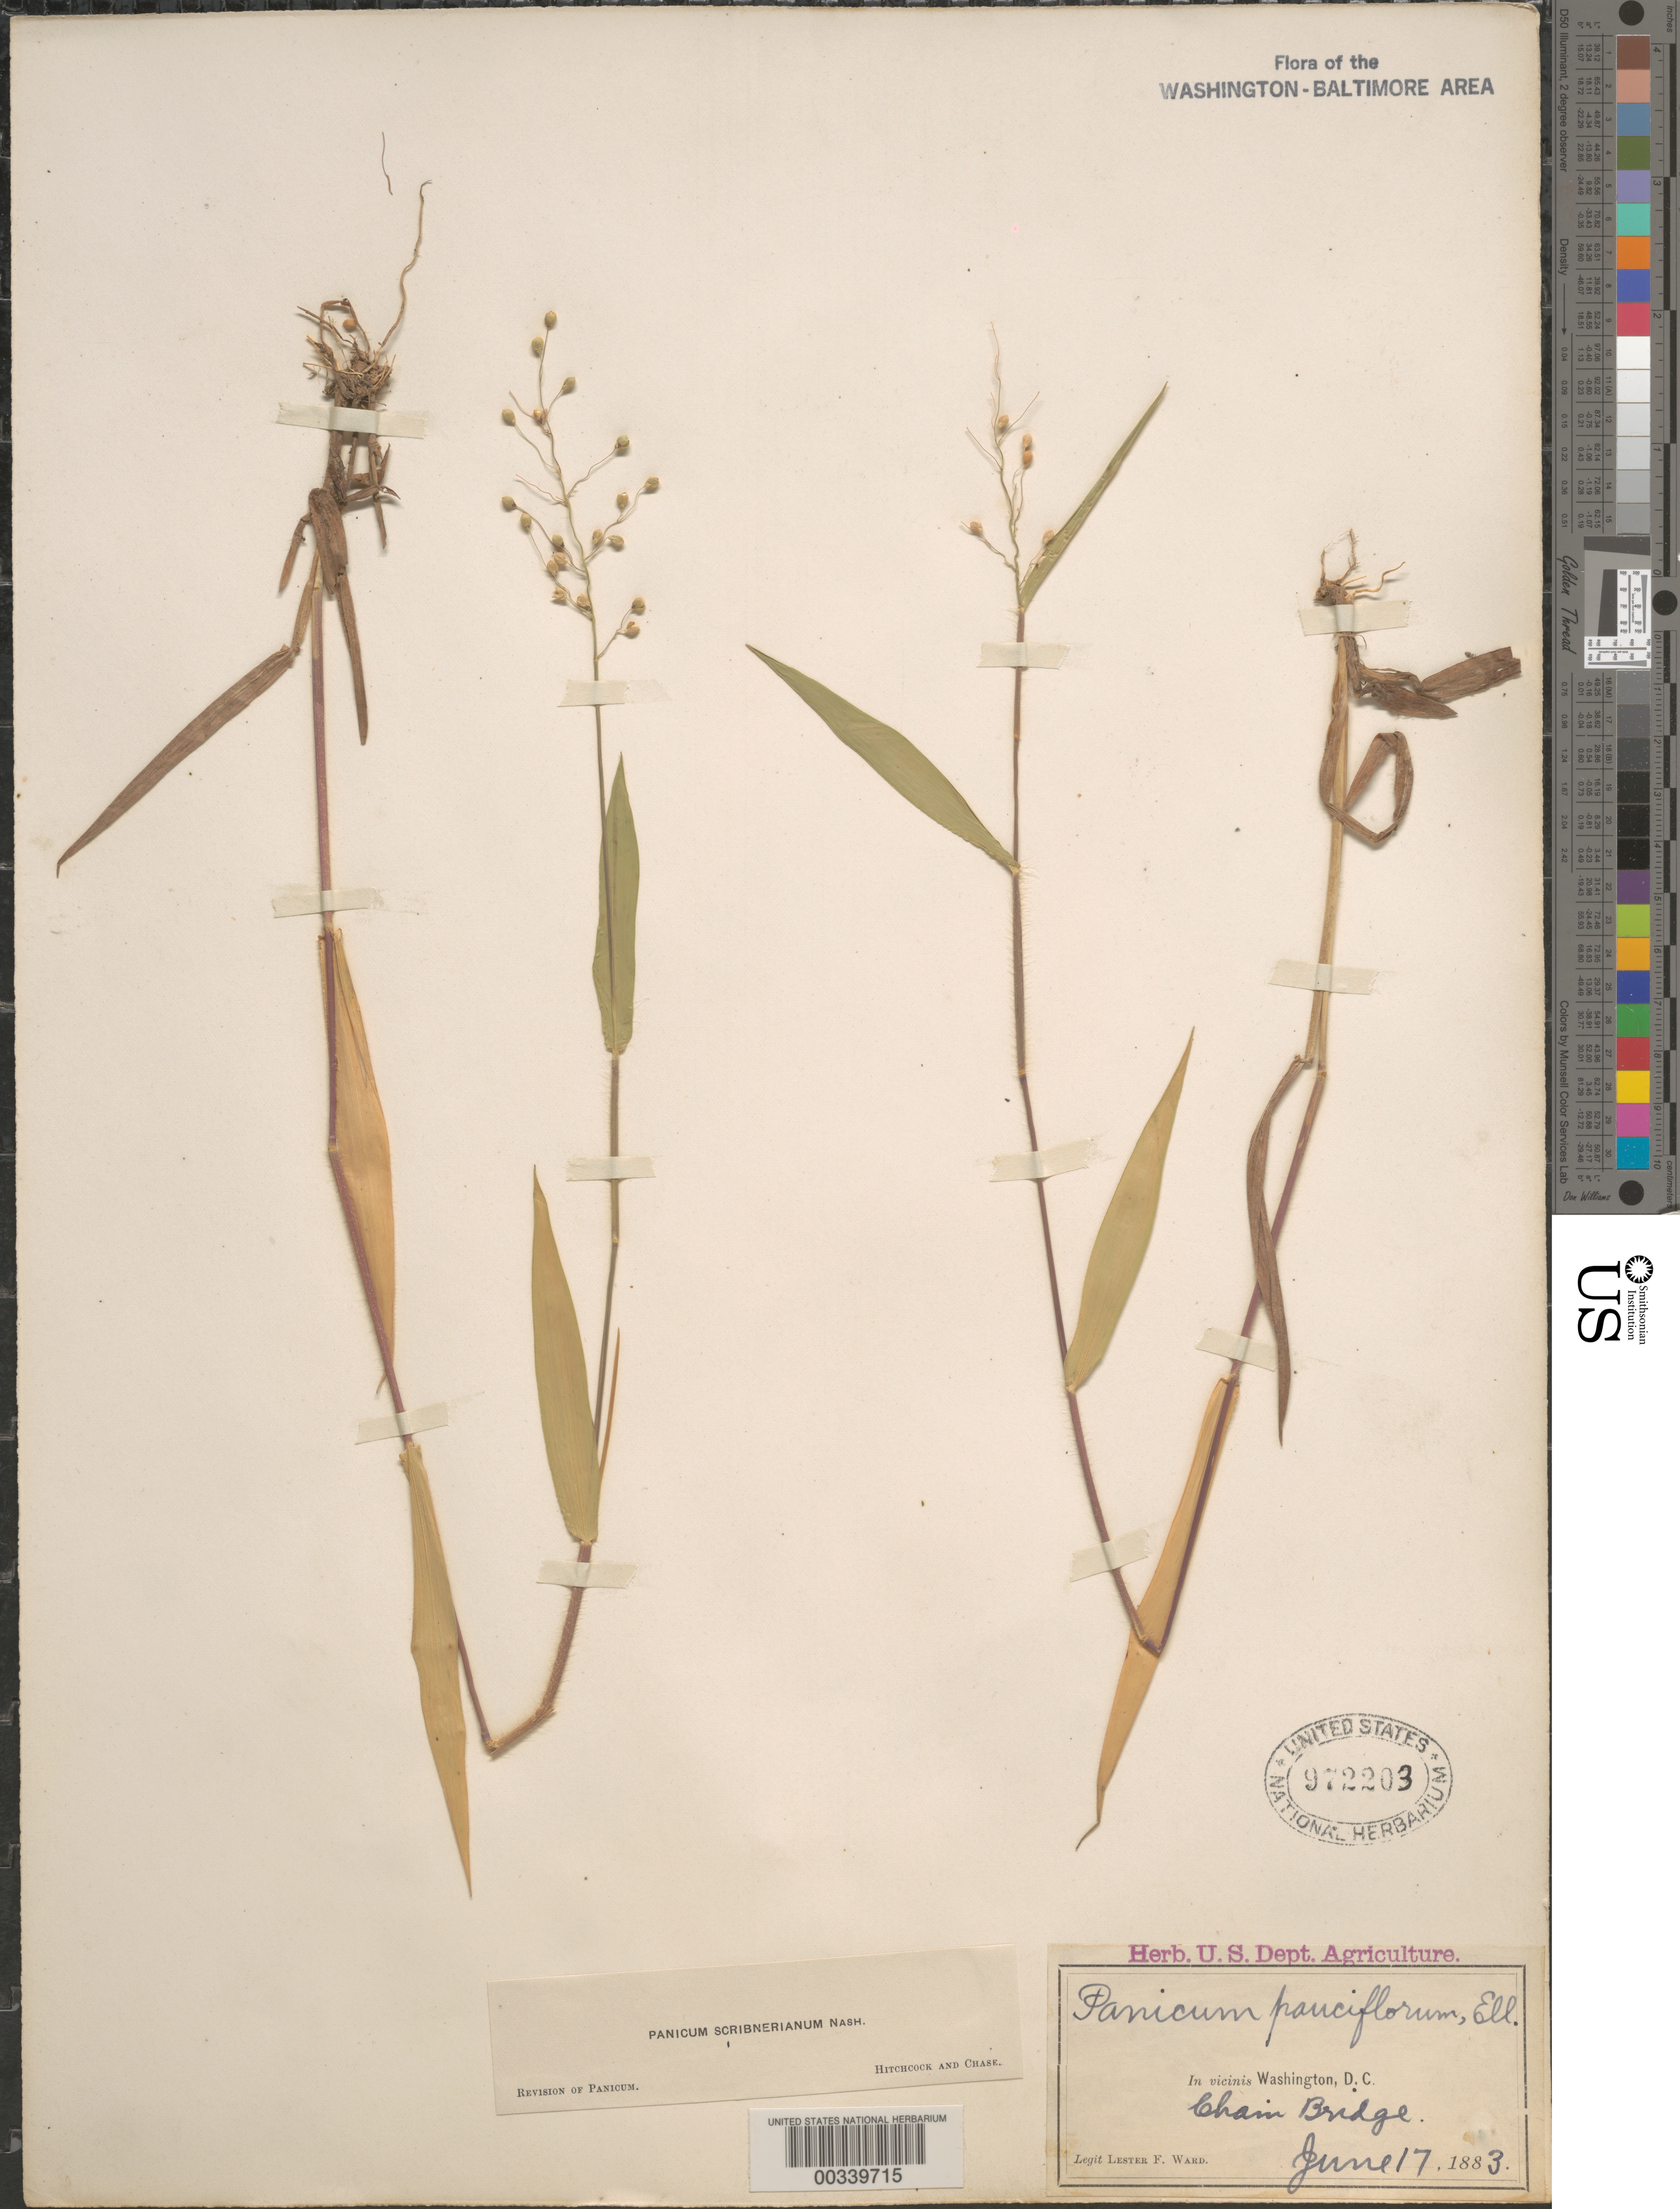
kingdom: Plantae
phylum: Tracheophyta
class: Liliopsida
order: Poales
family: Poaceae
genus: Dichanthelium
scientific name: Dichanthelium oligosanthes var. scribnerianum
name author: (Nash) Gould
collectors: L. F. Ward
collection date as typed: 17 Jun 1883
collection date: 1883-06-17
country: United States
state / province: District of Columbia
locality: Chain Bridge C. and O. Canal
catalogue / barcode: US 972203